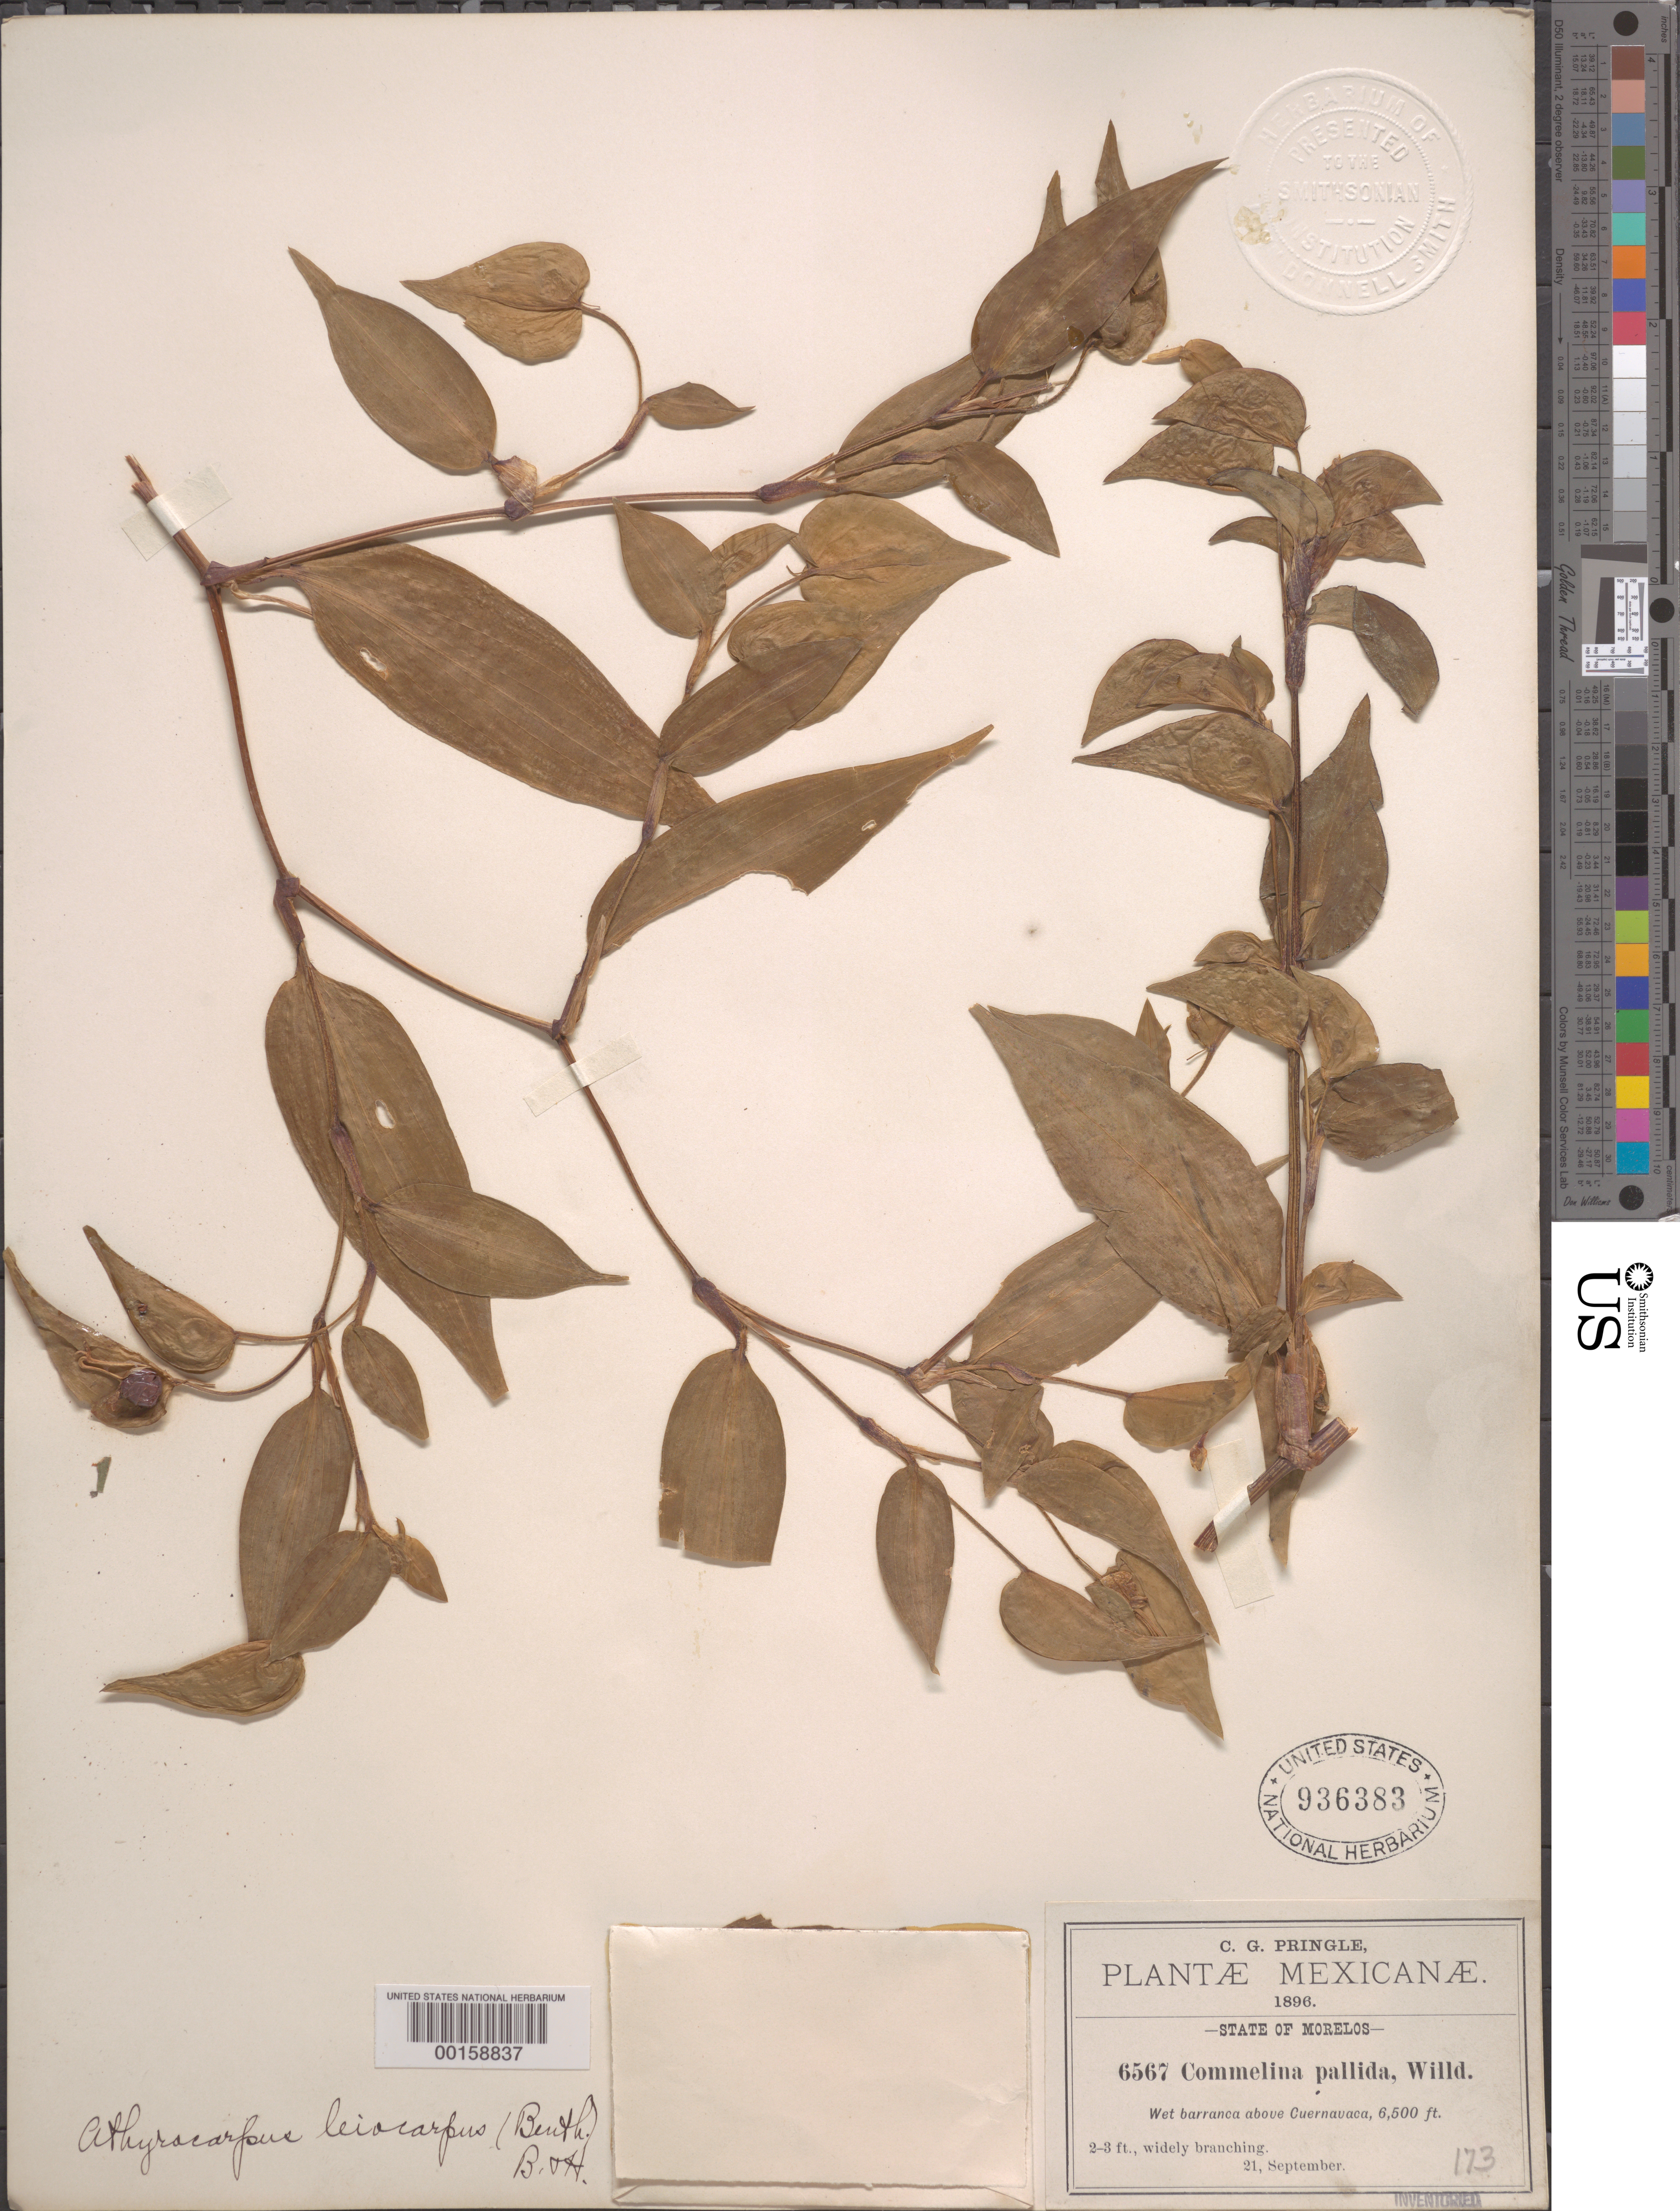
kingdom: Plantae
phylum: Tracheophyta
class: Liliopsida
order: Commelinales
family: Commelinaceae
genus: Commelina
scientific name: Commelina leiocarpa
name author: Benth.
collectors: C. G. Pringle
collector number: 6567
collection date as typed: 21 Sep 1896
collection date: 1896-09-21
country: Mexico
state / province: Morelos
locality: Above Cuernavaca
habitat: Wet barranca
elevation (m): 1983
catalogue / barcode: US 936383